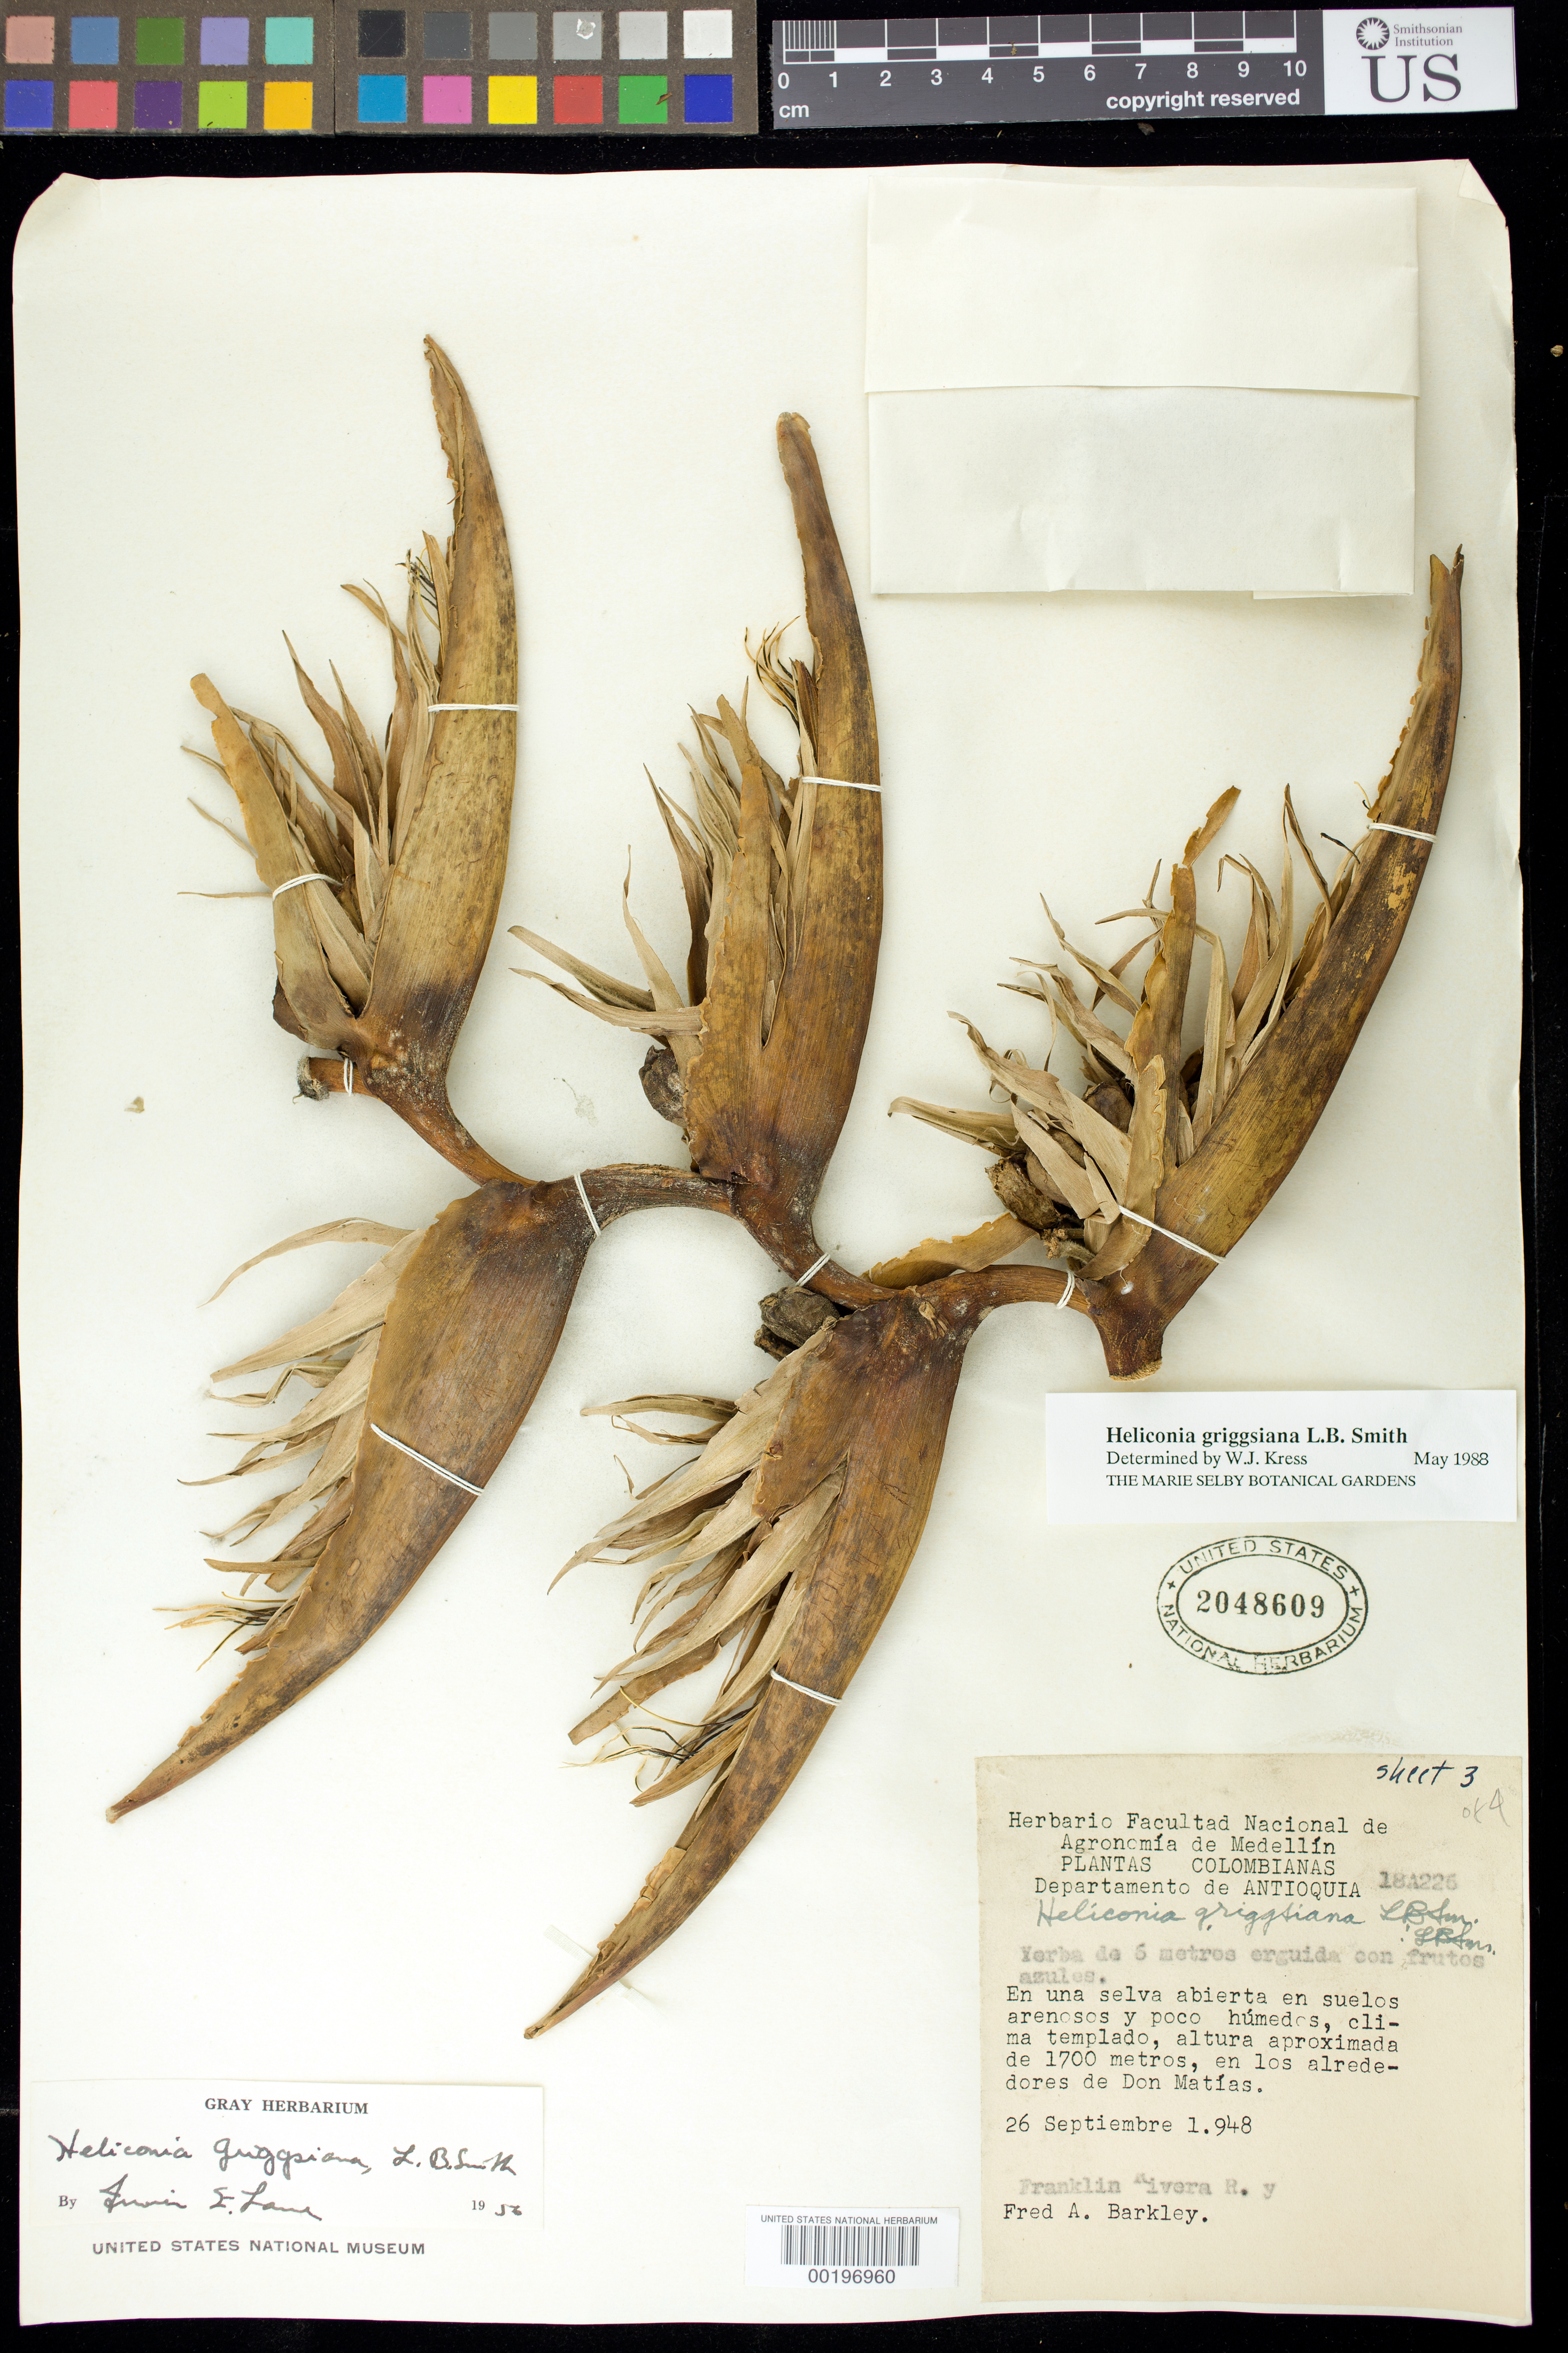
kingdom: Plantae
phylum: Tracheophyta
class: Liliopsida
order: Zingiberales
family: Heliconiaceae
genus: Heliconia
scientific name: Heliconia griggsiana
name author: L.B. Sm.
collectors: F. Rivera R. & F. A. Barkley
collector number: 18a226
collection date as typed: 26 Sep 1948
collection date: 1948-09-26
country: Colombia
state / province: Antioquia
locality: Environs of Don Matias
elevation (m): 1700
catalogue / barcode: US 2048609